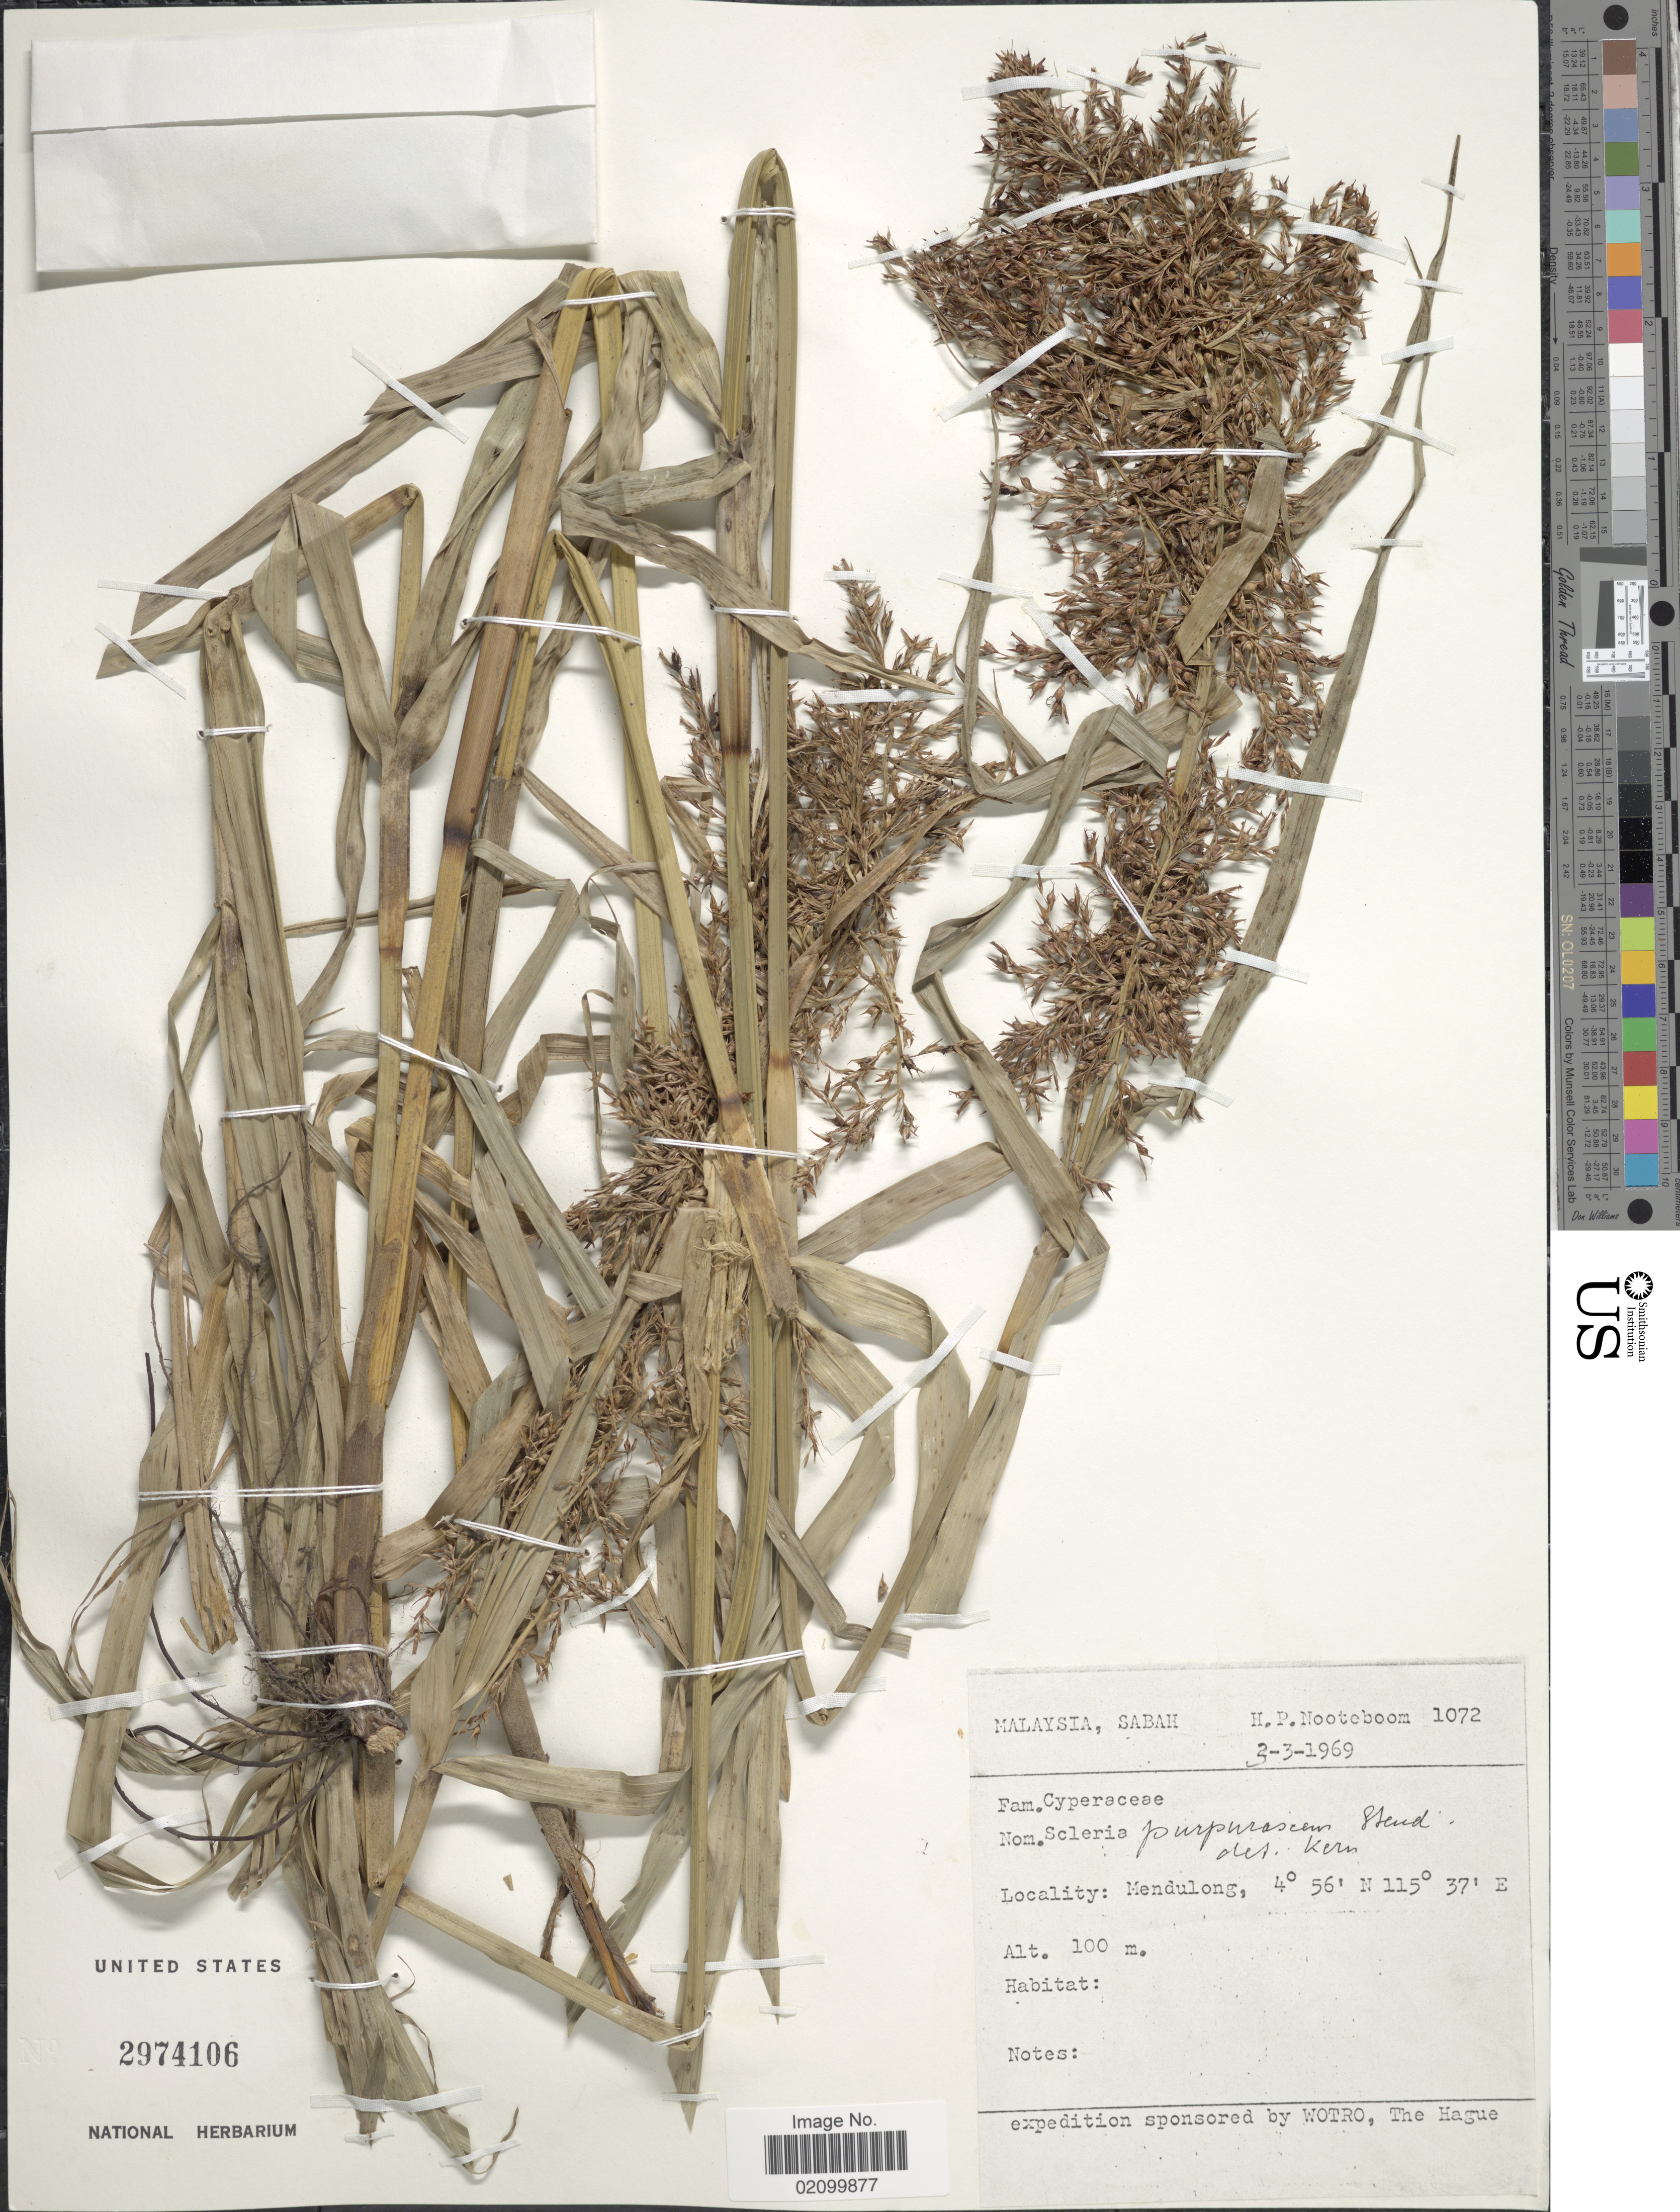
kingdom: Plantae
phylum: Tracheophyta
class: Liliopsida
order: Poales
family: Cyperaceae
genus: Scleria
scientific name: Scleria purpurascens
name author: Steud.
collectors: H. P. Nooteboom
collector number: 1072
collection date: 1969-03-02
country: Malaysia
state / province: Sabah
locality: Mendulong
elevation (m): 100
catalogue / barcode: US 2974106